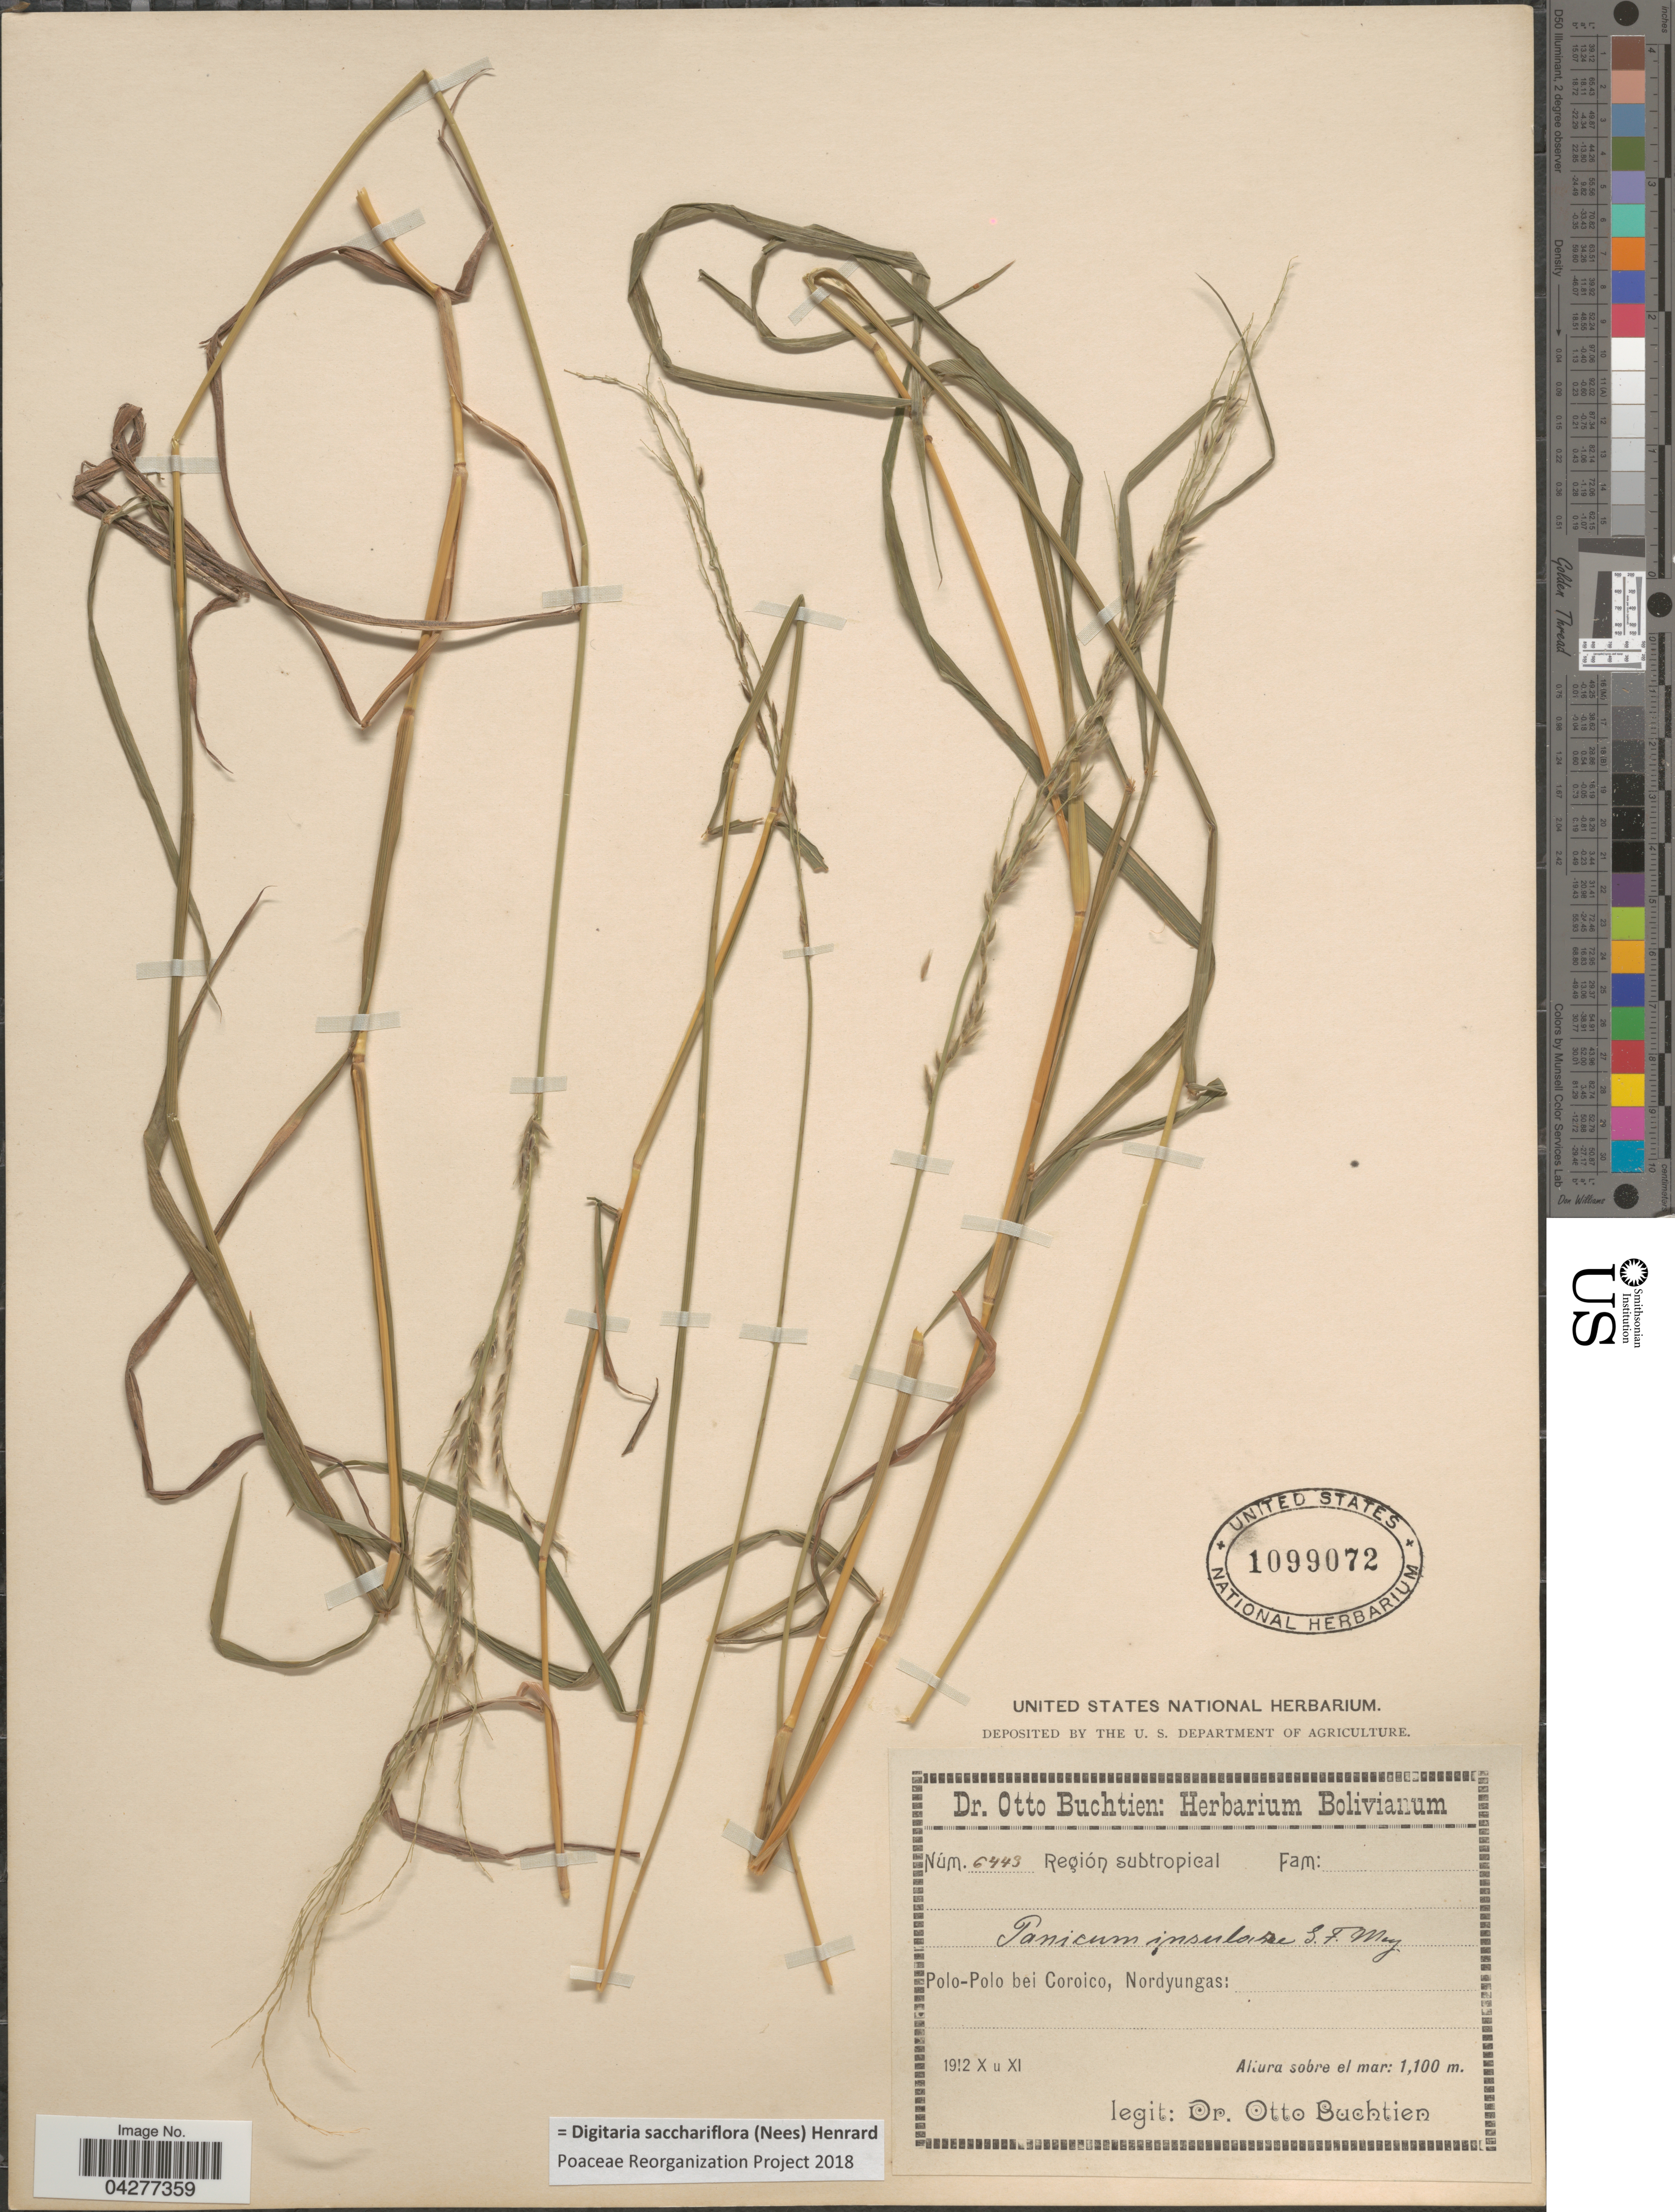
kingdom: Plantae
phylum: Tracheophyta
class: Liliopsida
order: Poales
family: Poaceae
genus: Digitaria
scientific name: Digitaria sacchariflora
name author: (Nees) Henr.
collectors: O. Buchtien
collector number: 6443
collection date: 1912-10/1912-11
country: Bolivia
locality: Polo-Polo bei Coroico, Nordyungas.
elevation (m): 1100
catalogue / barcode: US 1099072